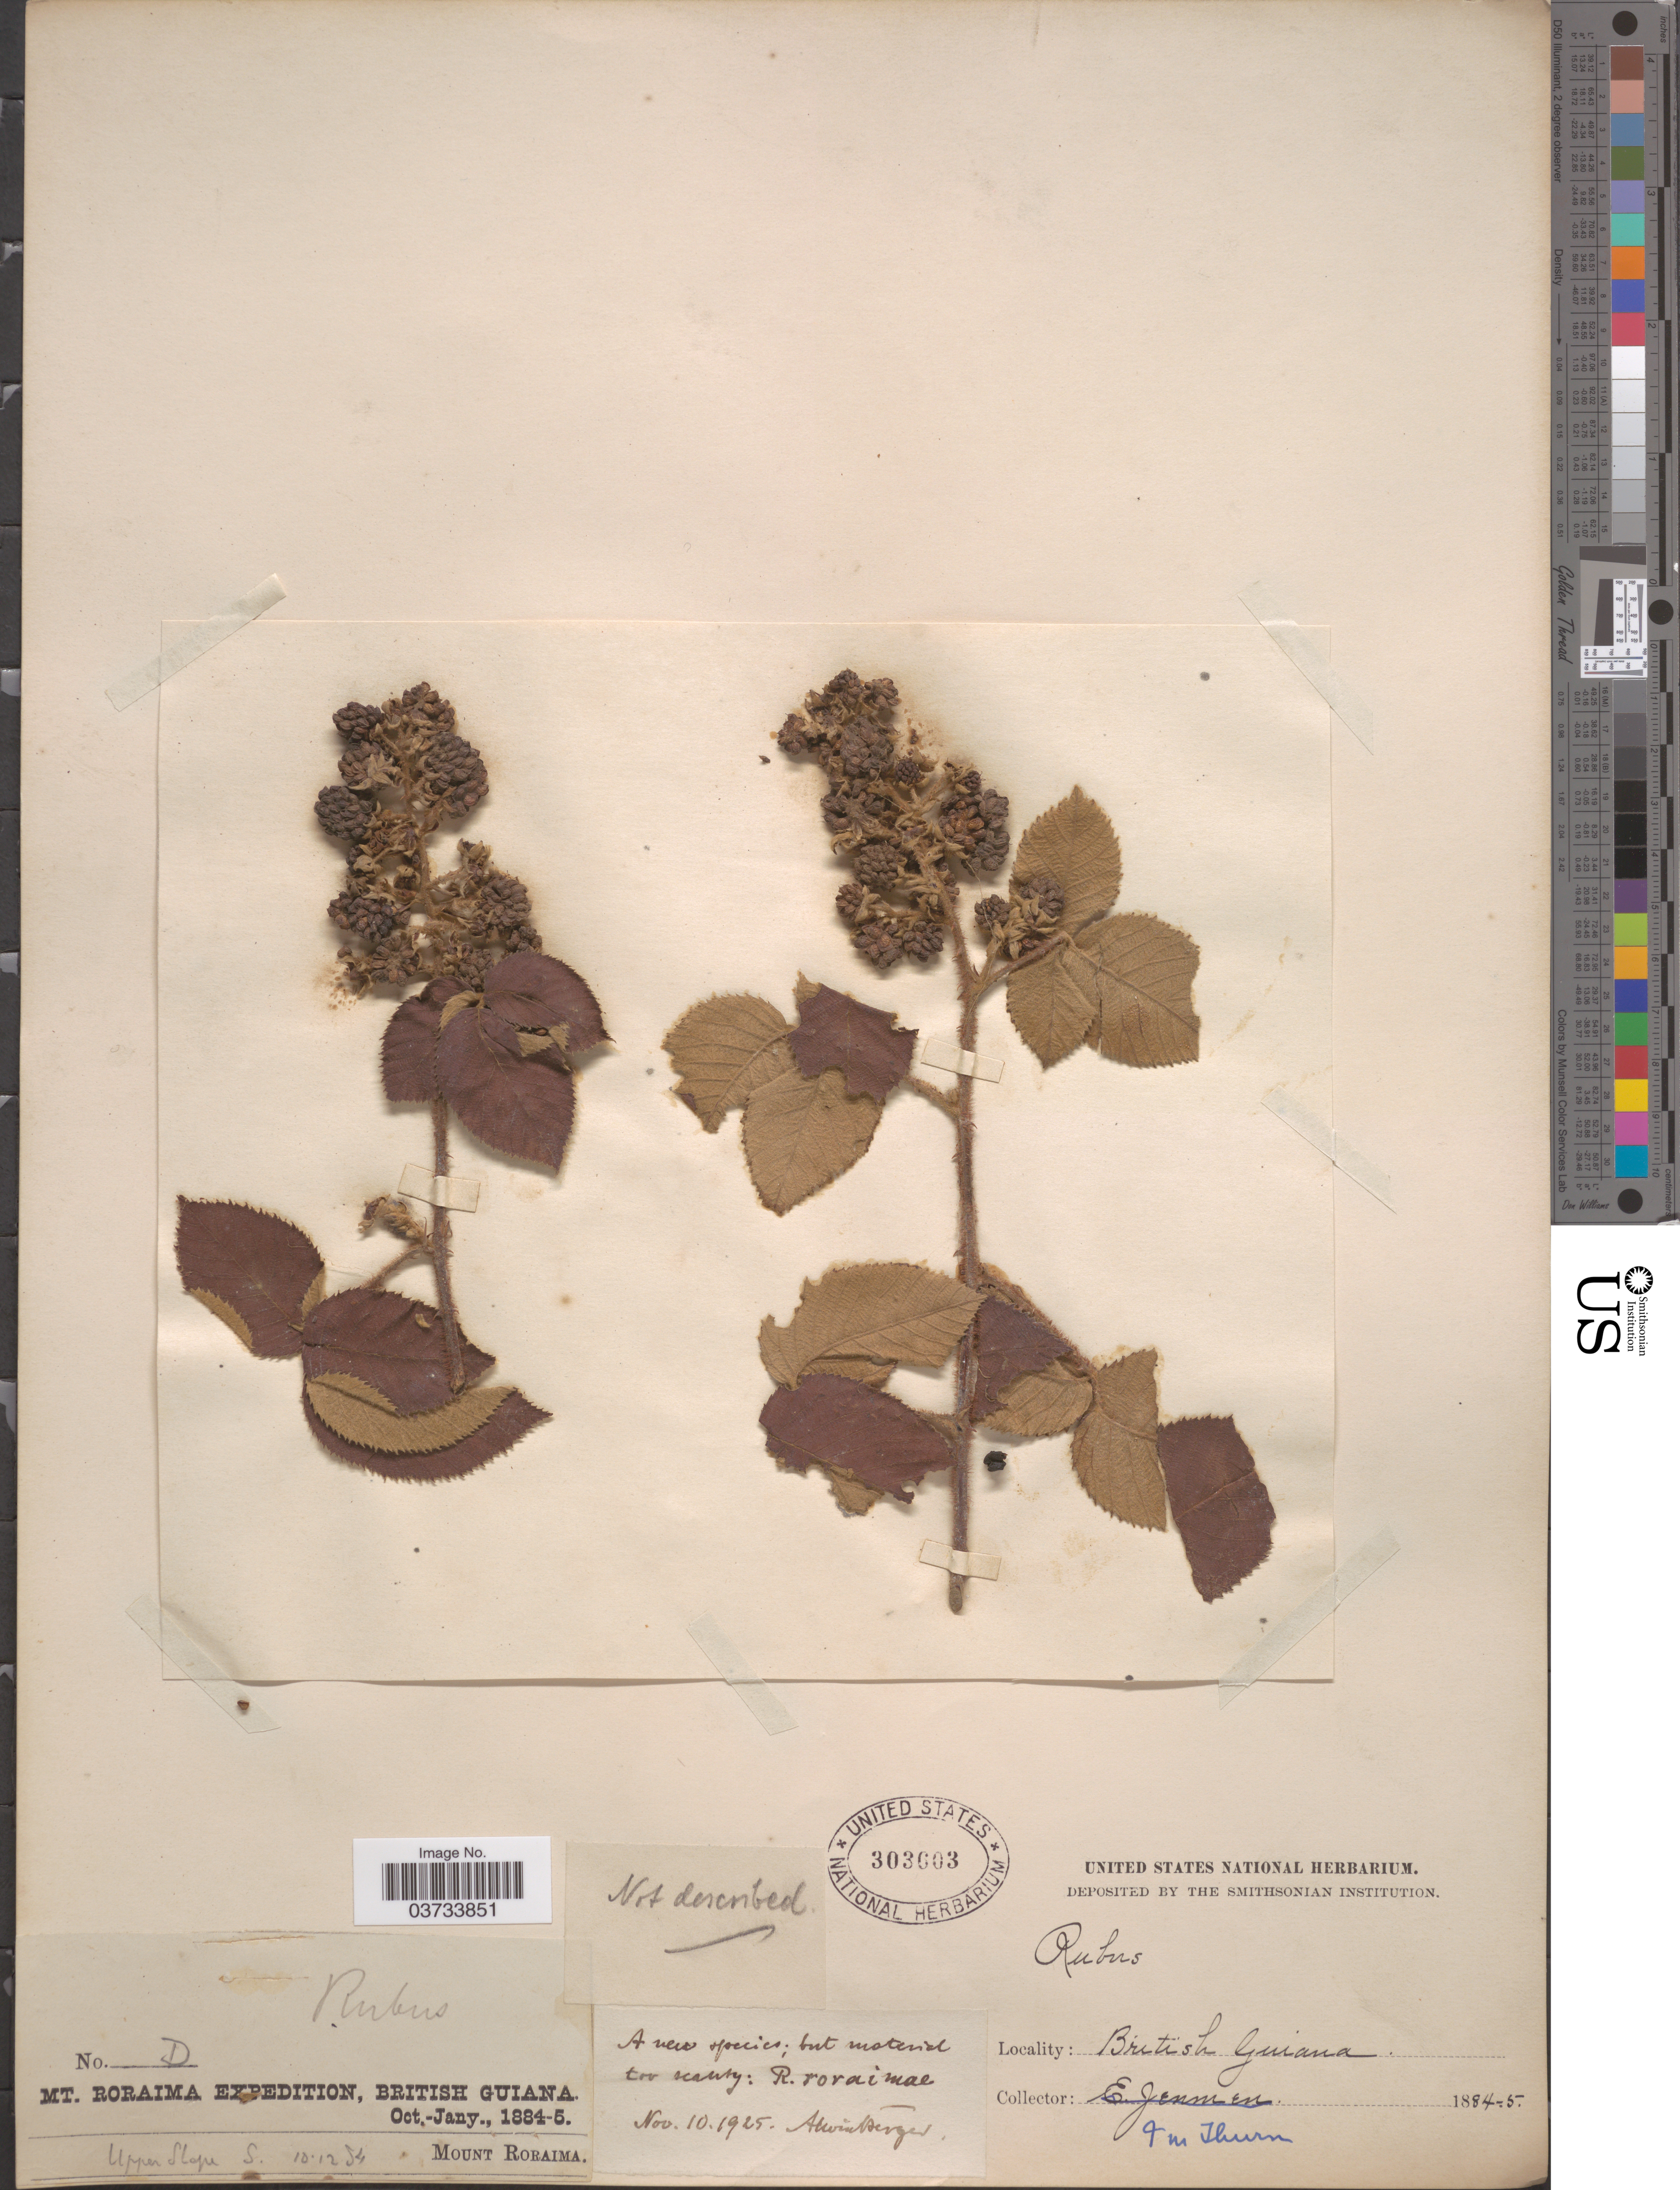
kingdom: Plantae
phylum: Tracheophyta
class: Magnoliopsida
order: Rosales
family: Rosaceae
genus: Rubus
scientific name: Rubus sp.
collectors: E. F. Im Thurn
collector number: D?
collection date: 1884-12-10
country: Guyana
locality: Mt. Roraima, British Guiana. Upper Slope S.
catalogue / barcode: US 303603